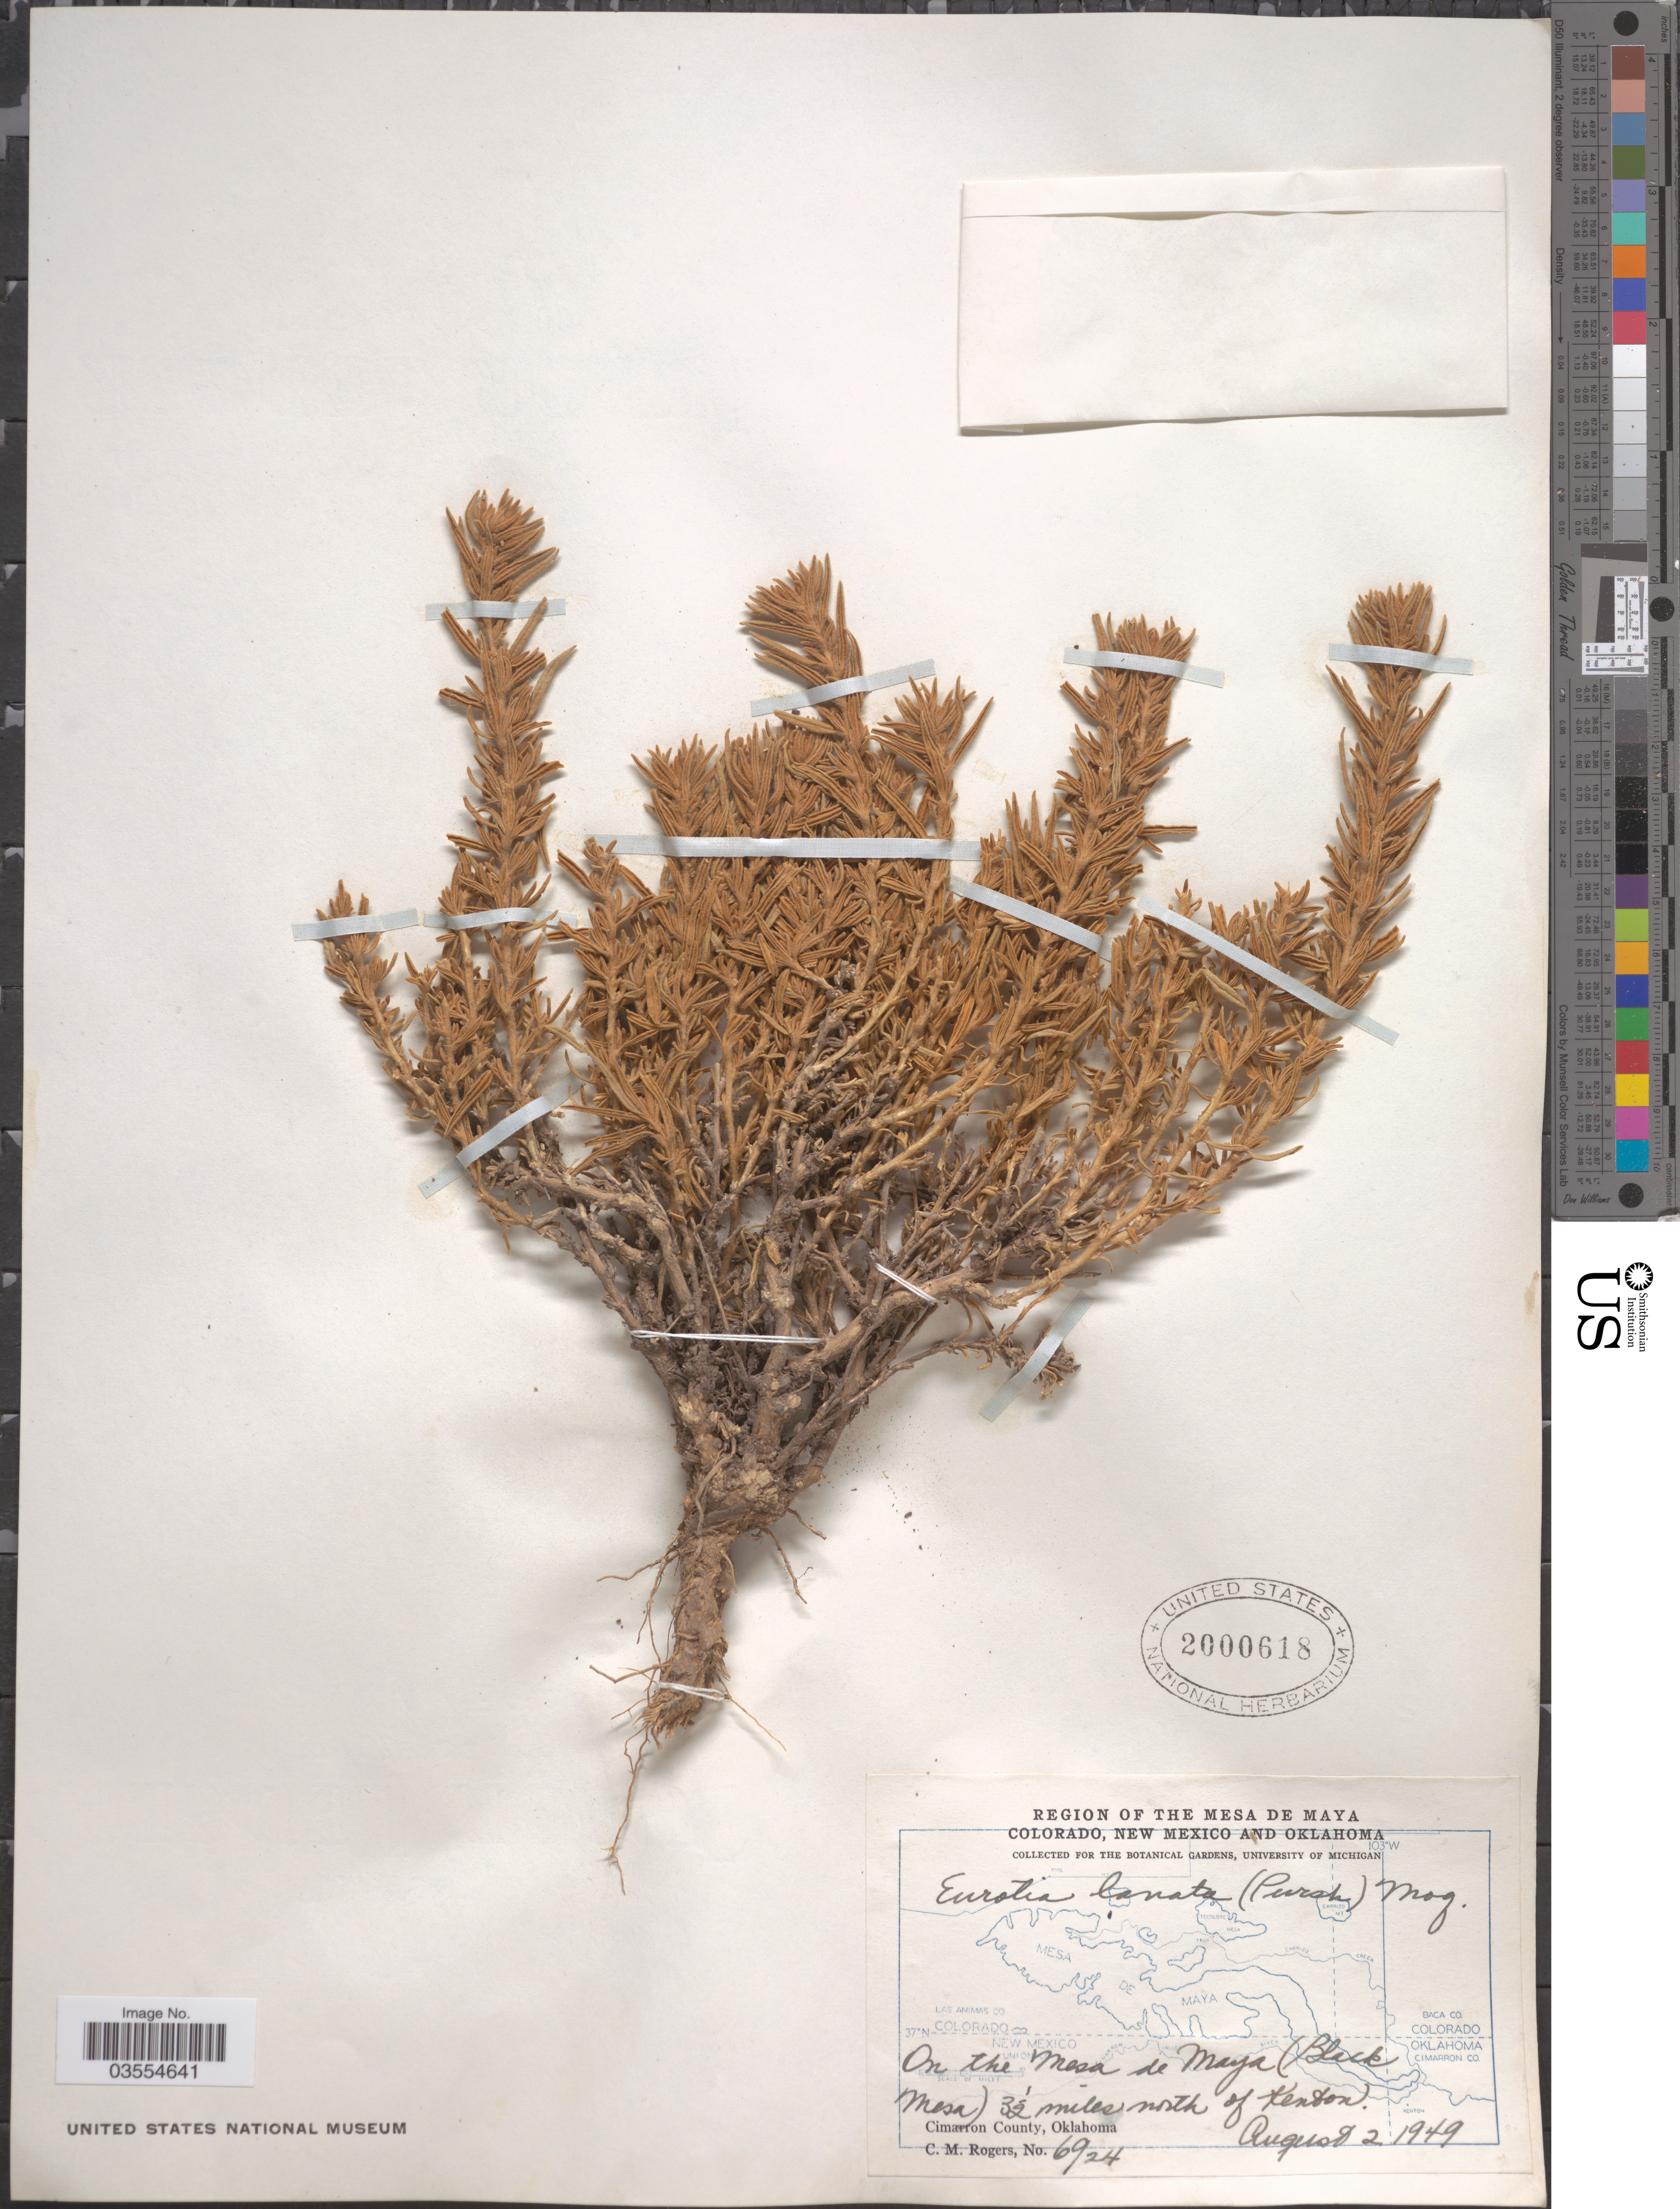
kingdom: Plantae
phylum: Tracheophyta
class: Magnoliopsida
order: Caryophyllales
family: Amaranthaceae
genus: Krascheninnikovia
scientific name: Krascheninnikovia lanata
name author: (Pursh) A. Meeuse & A.Smit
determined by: U.S. National Herbarium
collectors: C. M. Rogers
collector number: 6924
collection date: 1949-08-02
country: United States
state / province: Oklahoma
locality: Mesa de Maya. On the Mesa de Maya (Black Mesa), 3½ miles north of Kenton. Cimarron County.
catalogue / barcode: US 2000618